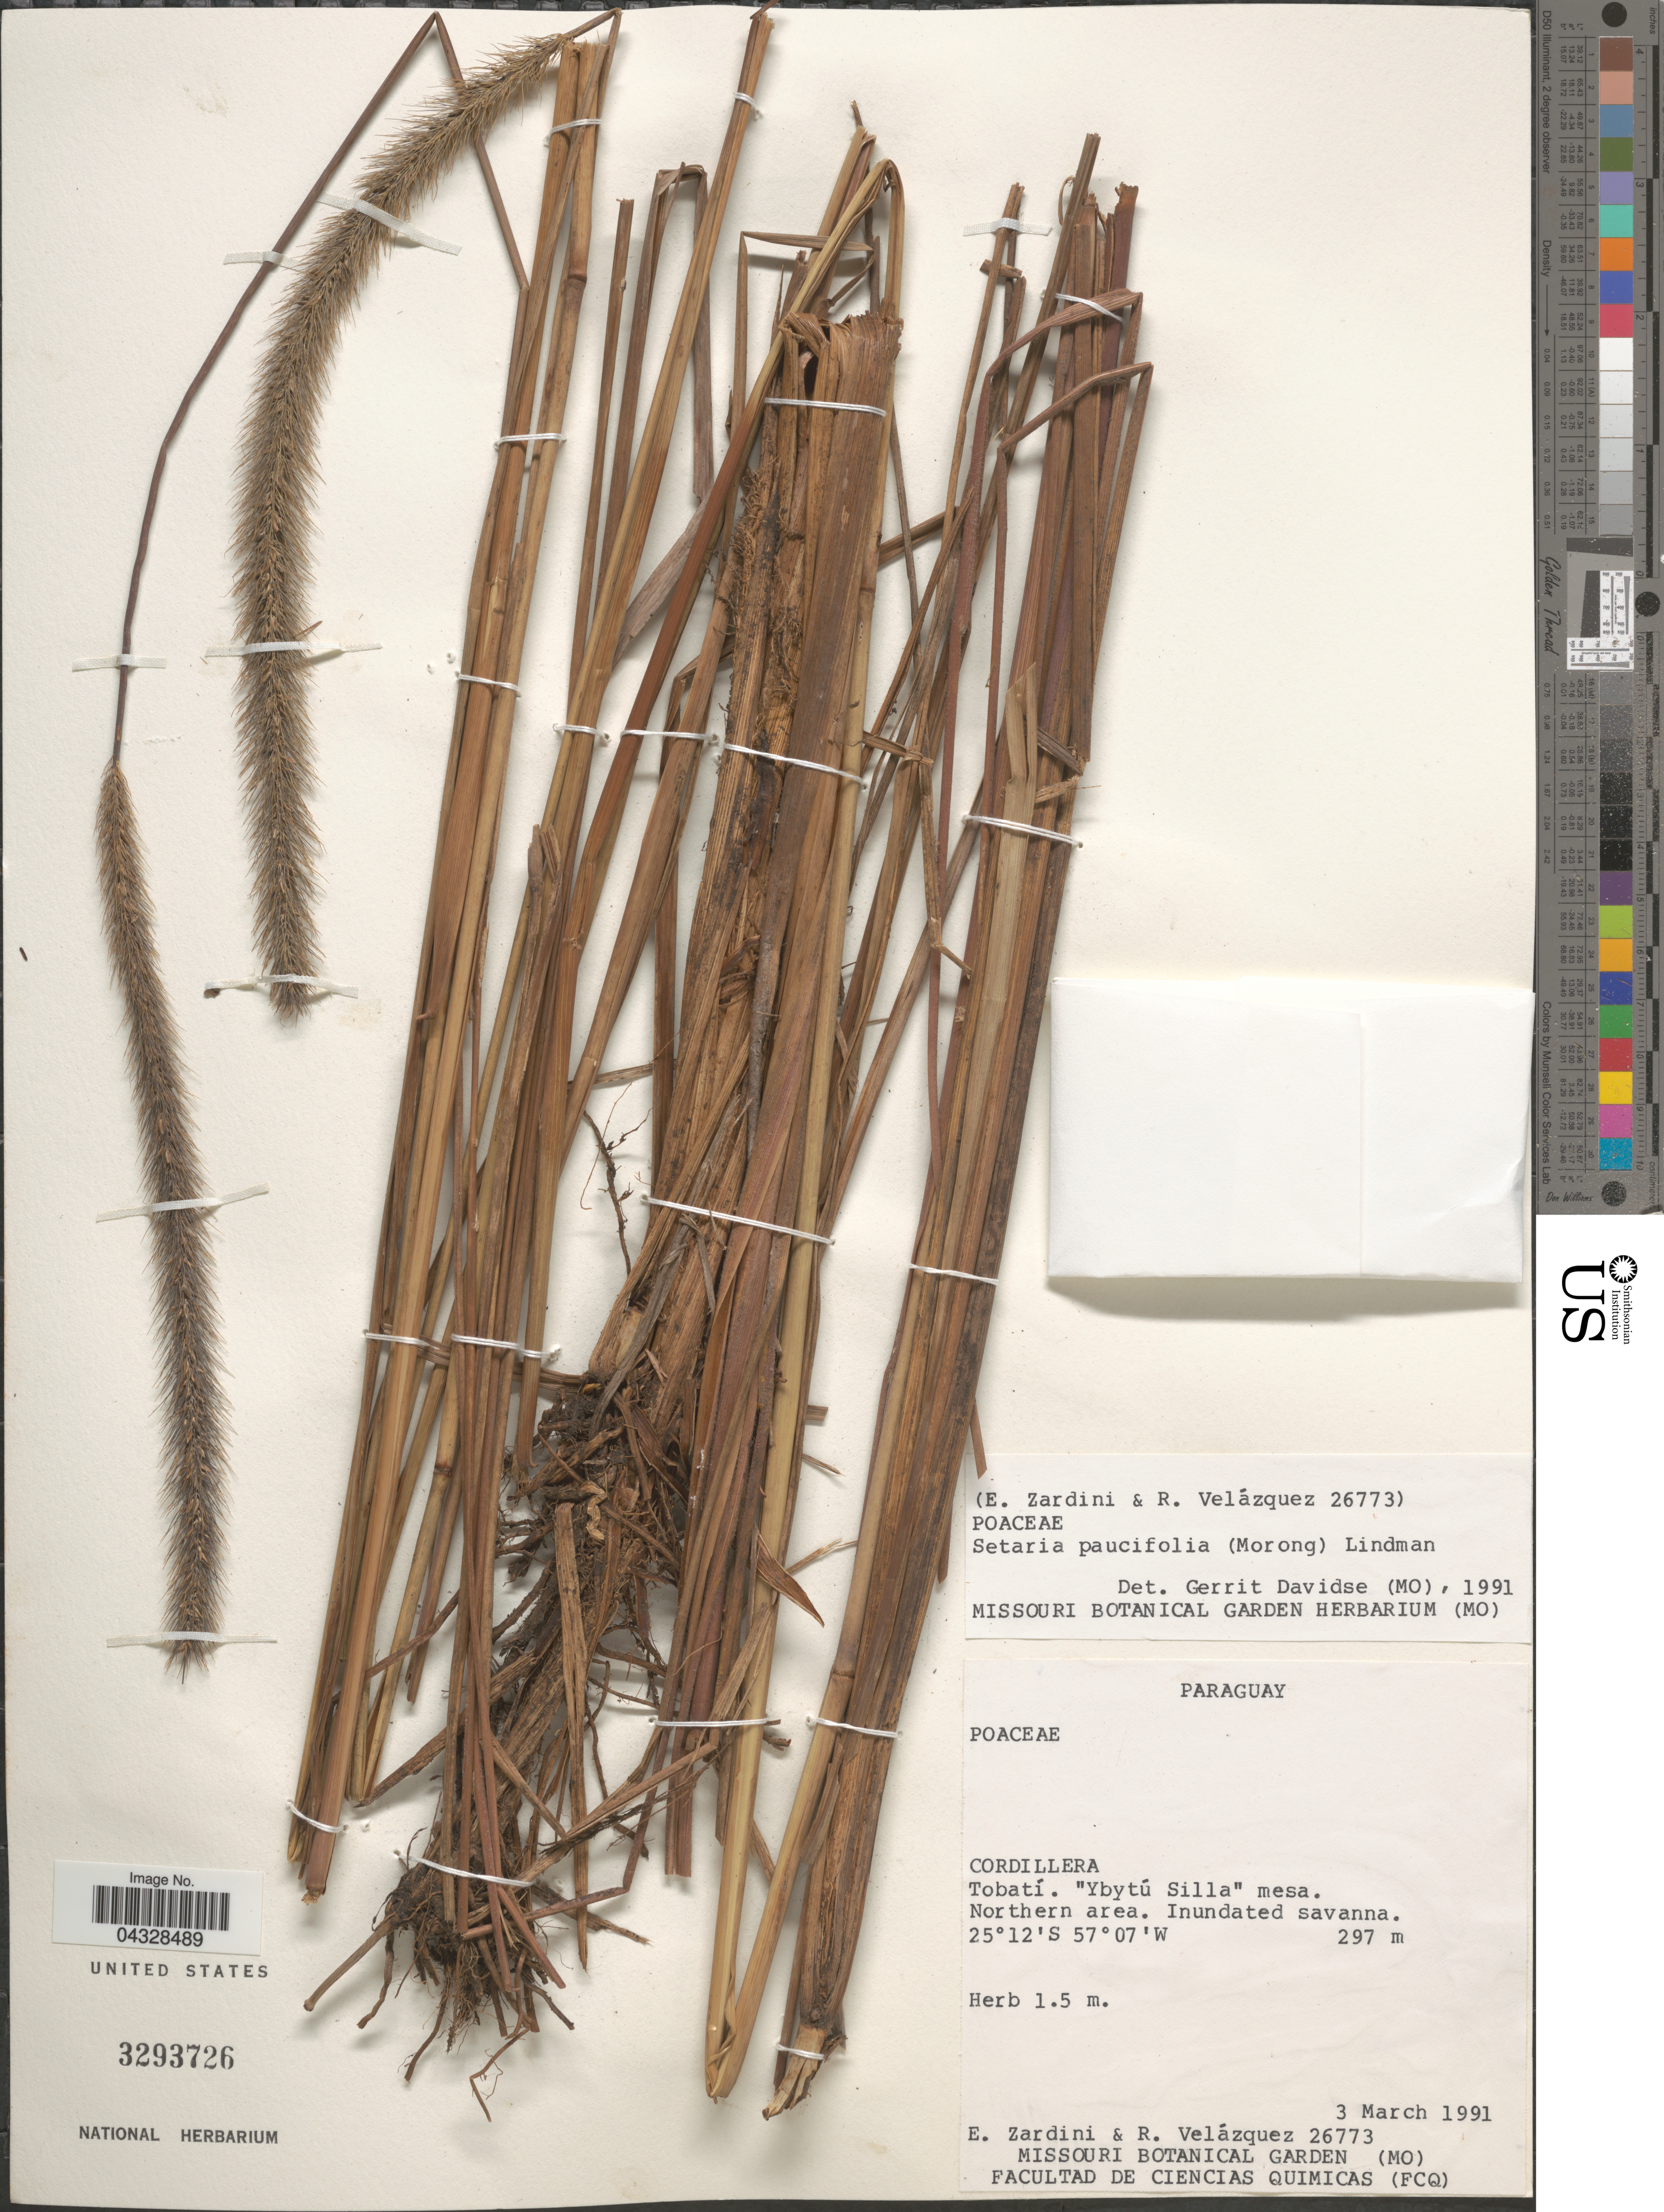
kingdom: Plantae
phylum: Tracheophyta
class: Liliopsida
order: Poales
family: Poaceae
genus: Setaria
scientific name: Setaria paucifolia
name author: (Morong) Lindm.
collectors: E. Zardini & R. Velázquez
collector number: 26773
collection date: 1991-03-03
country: Paraguay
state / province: Cordillera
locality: Tobatí. "Ybytú Silla" mesa. Northern area. Inundated savanna.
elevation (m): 297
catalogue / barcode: US 3293726